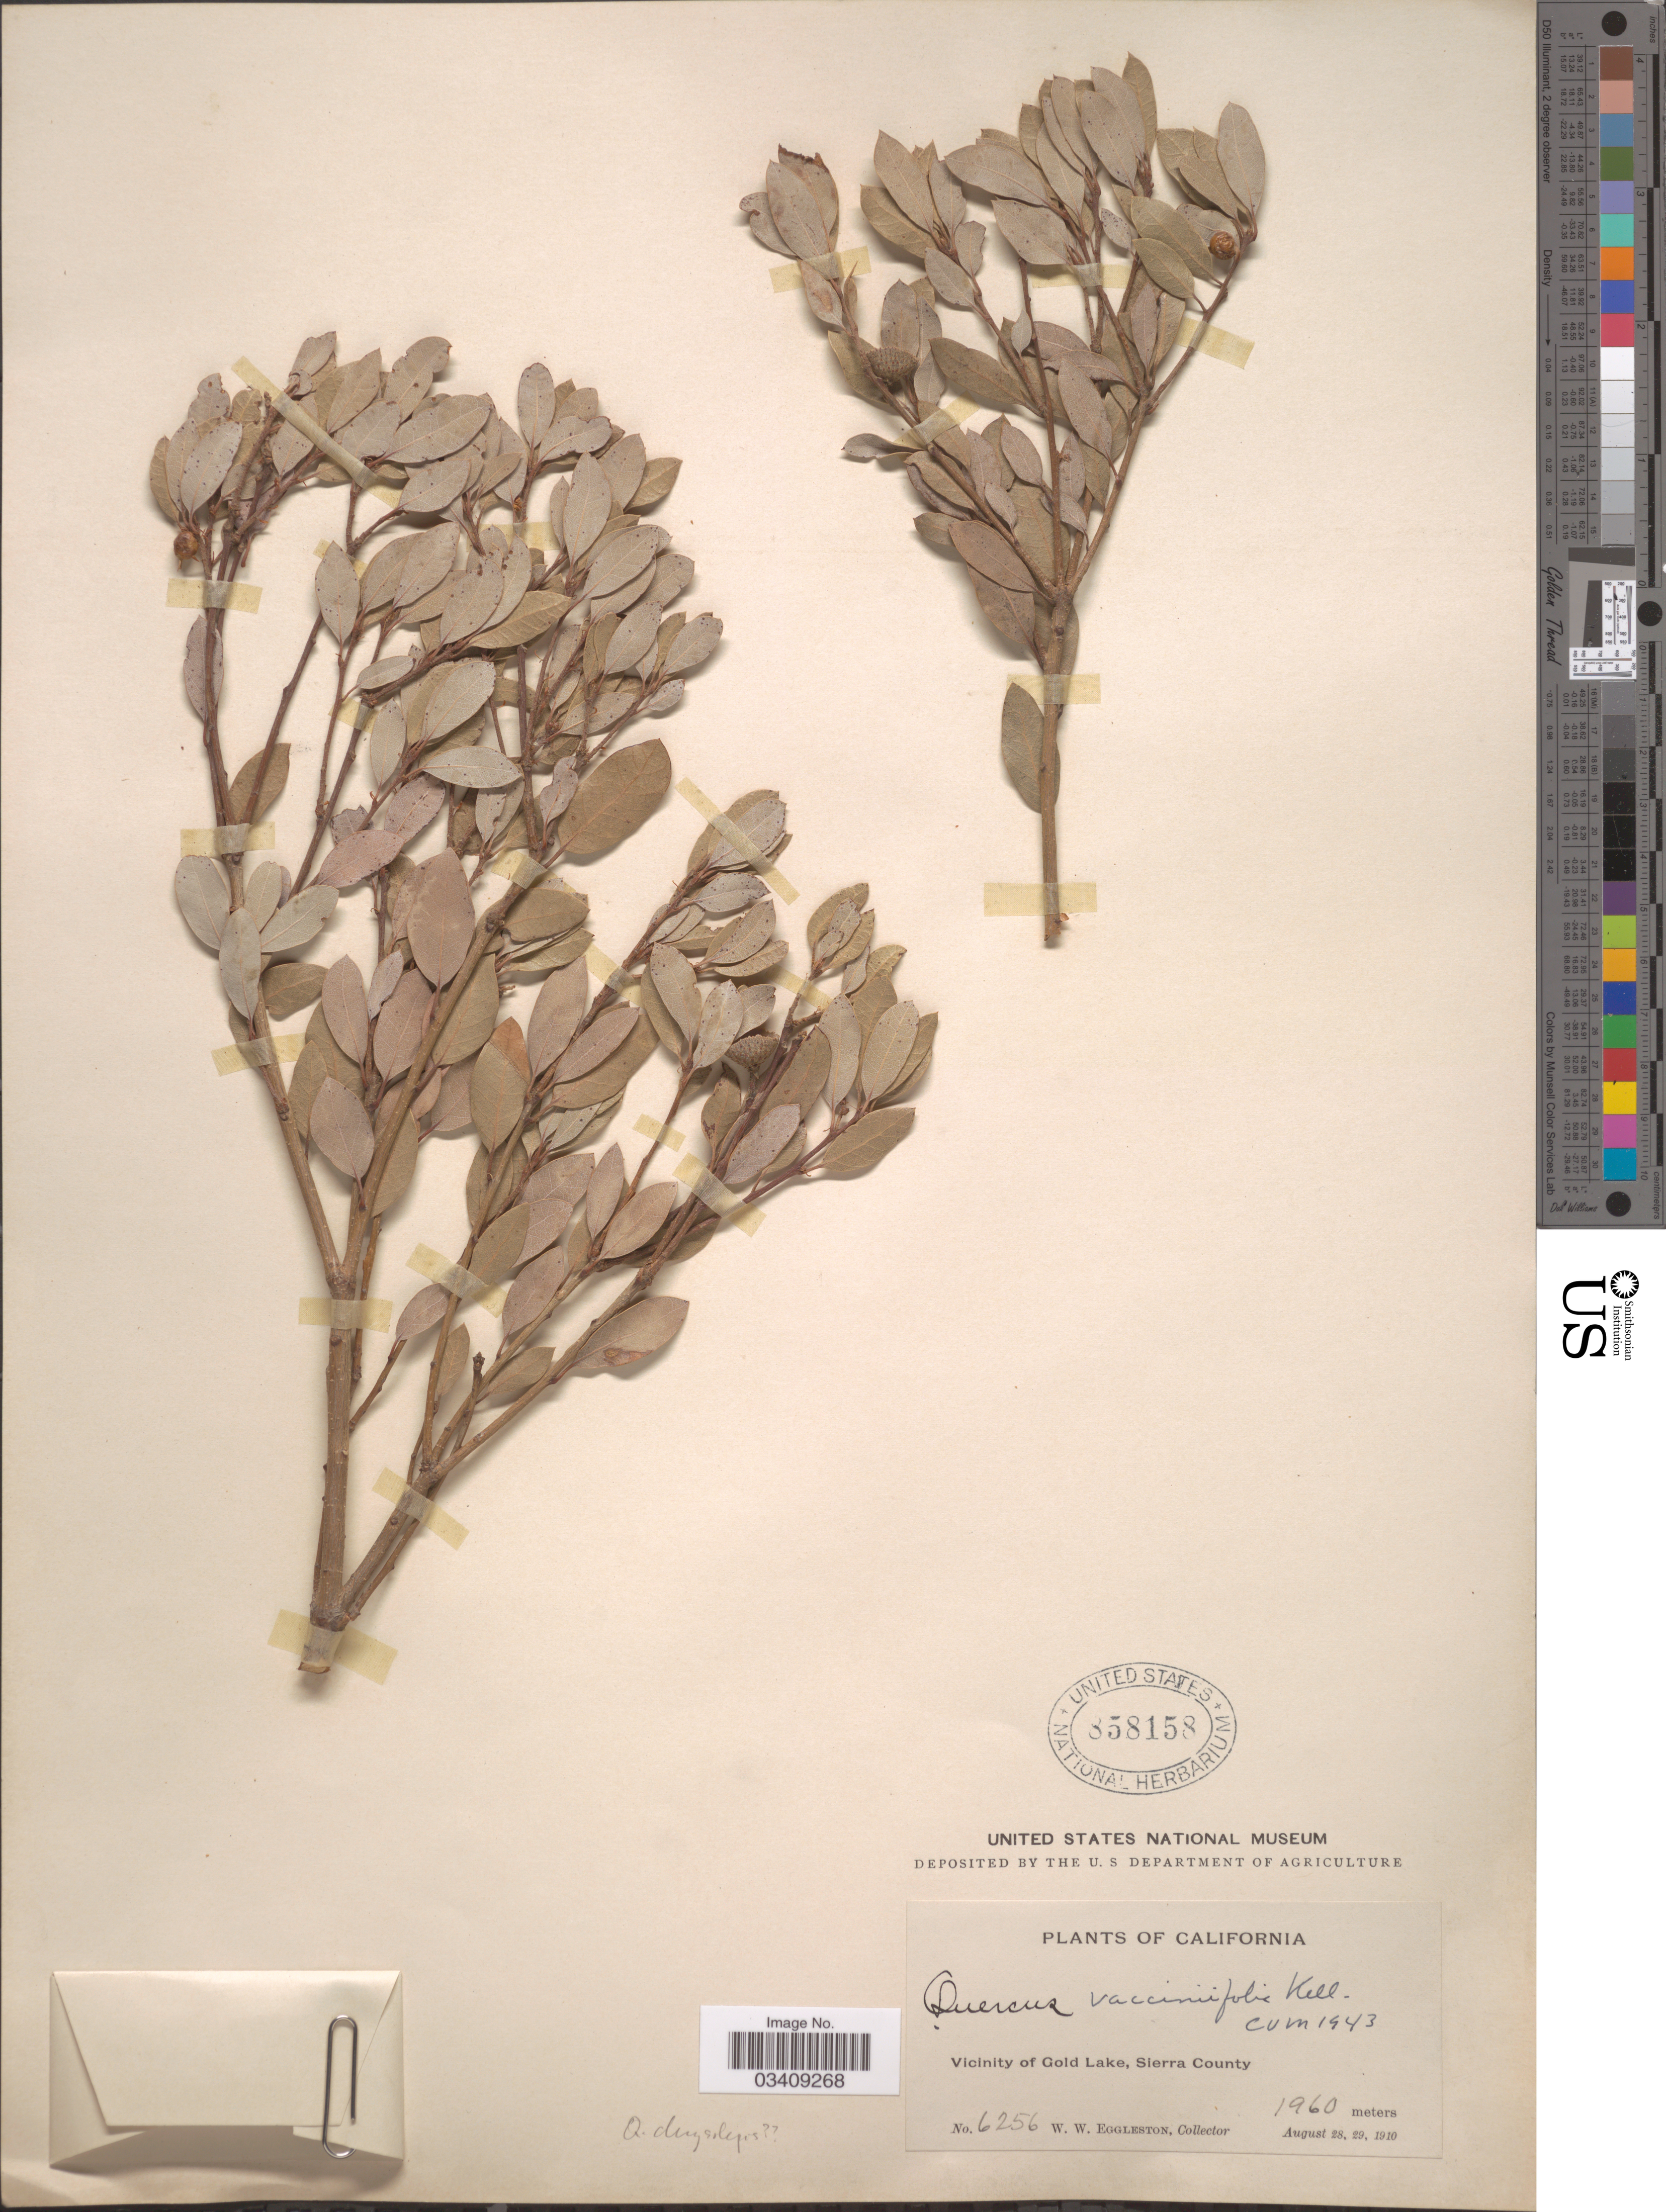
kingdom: Plantae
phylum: Tracheophyta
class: Magnoliopsida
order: Fagales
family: Fagaceae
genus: Quercus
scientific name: Quercus aaata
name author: C.H. Müll.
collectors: W. W. Eggleston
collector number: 6256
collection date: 1910-08-28/1910-08-29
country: United States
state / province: California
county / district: Sierra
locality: Vicinity of Gold Lake, Sierra County.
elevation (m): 1960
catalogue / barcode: US 858158